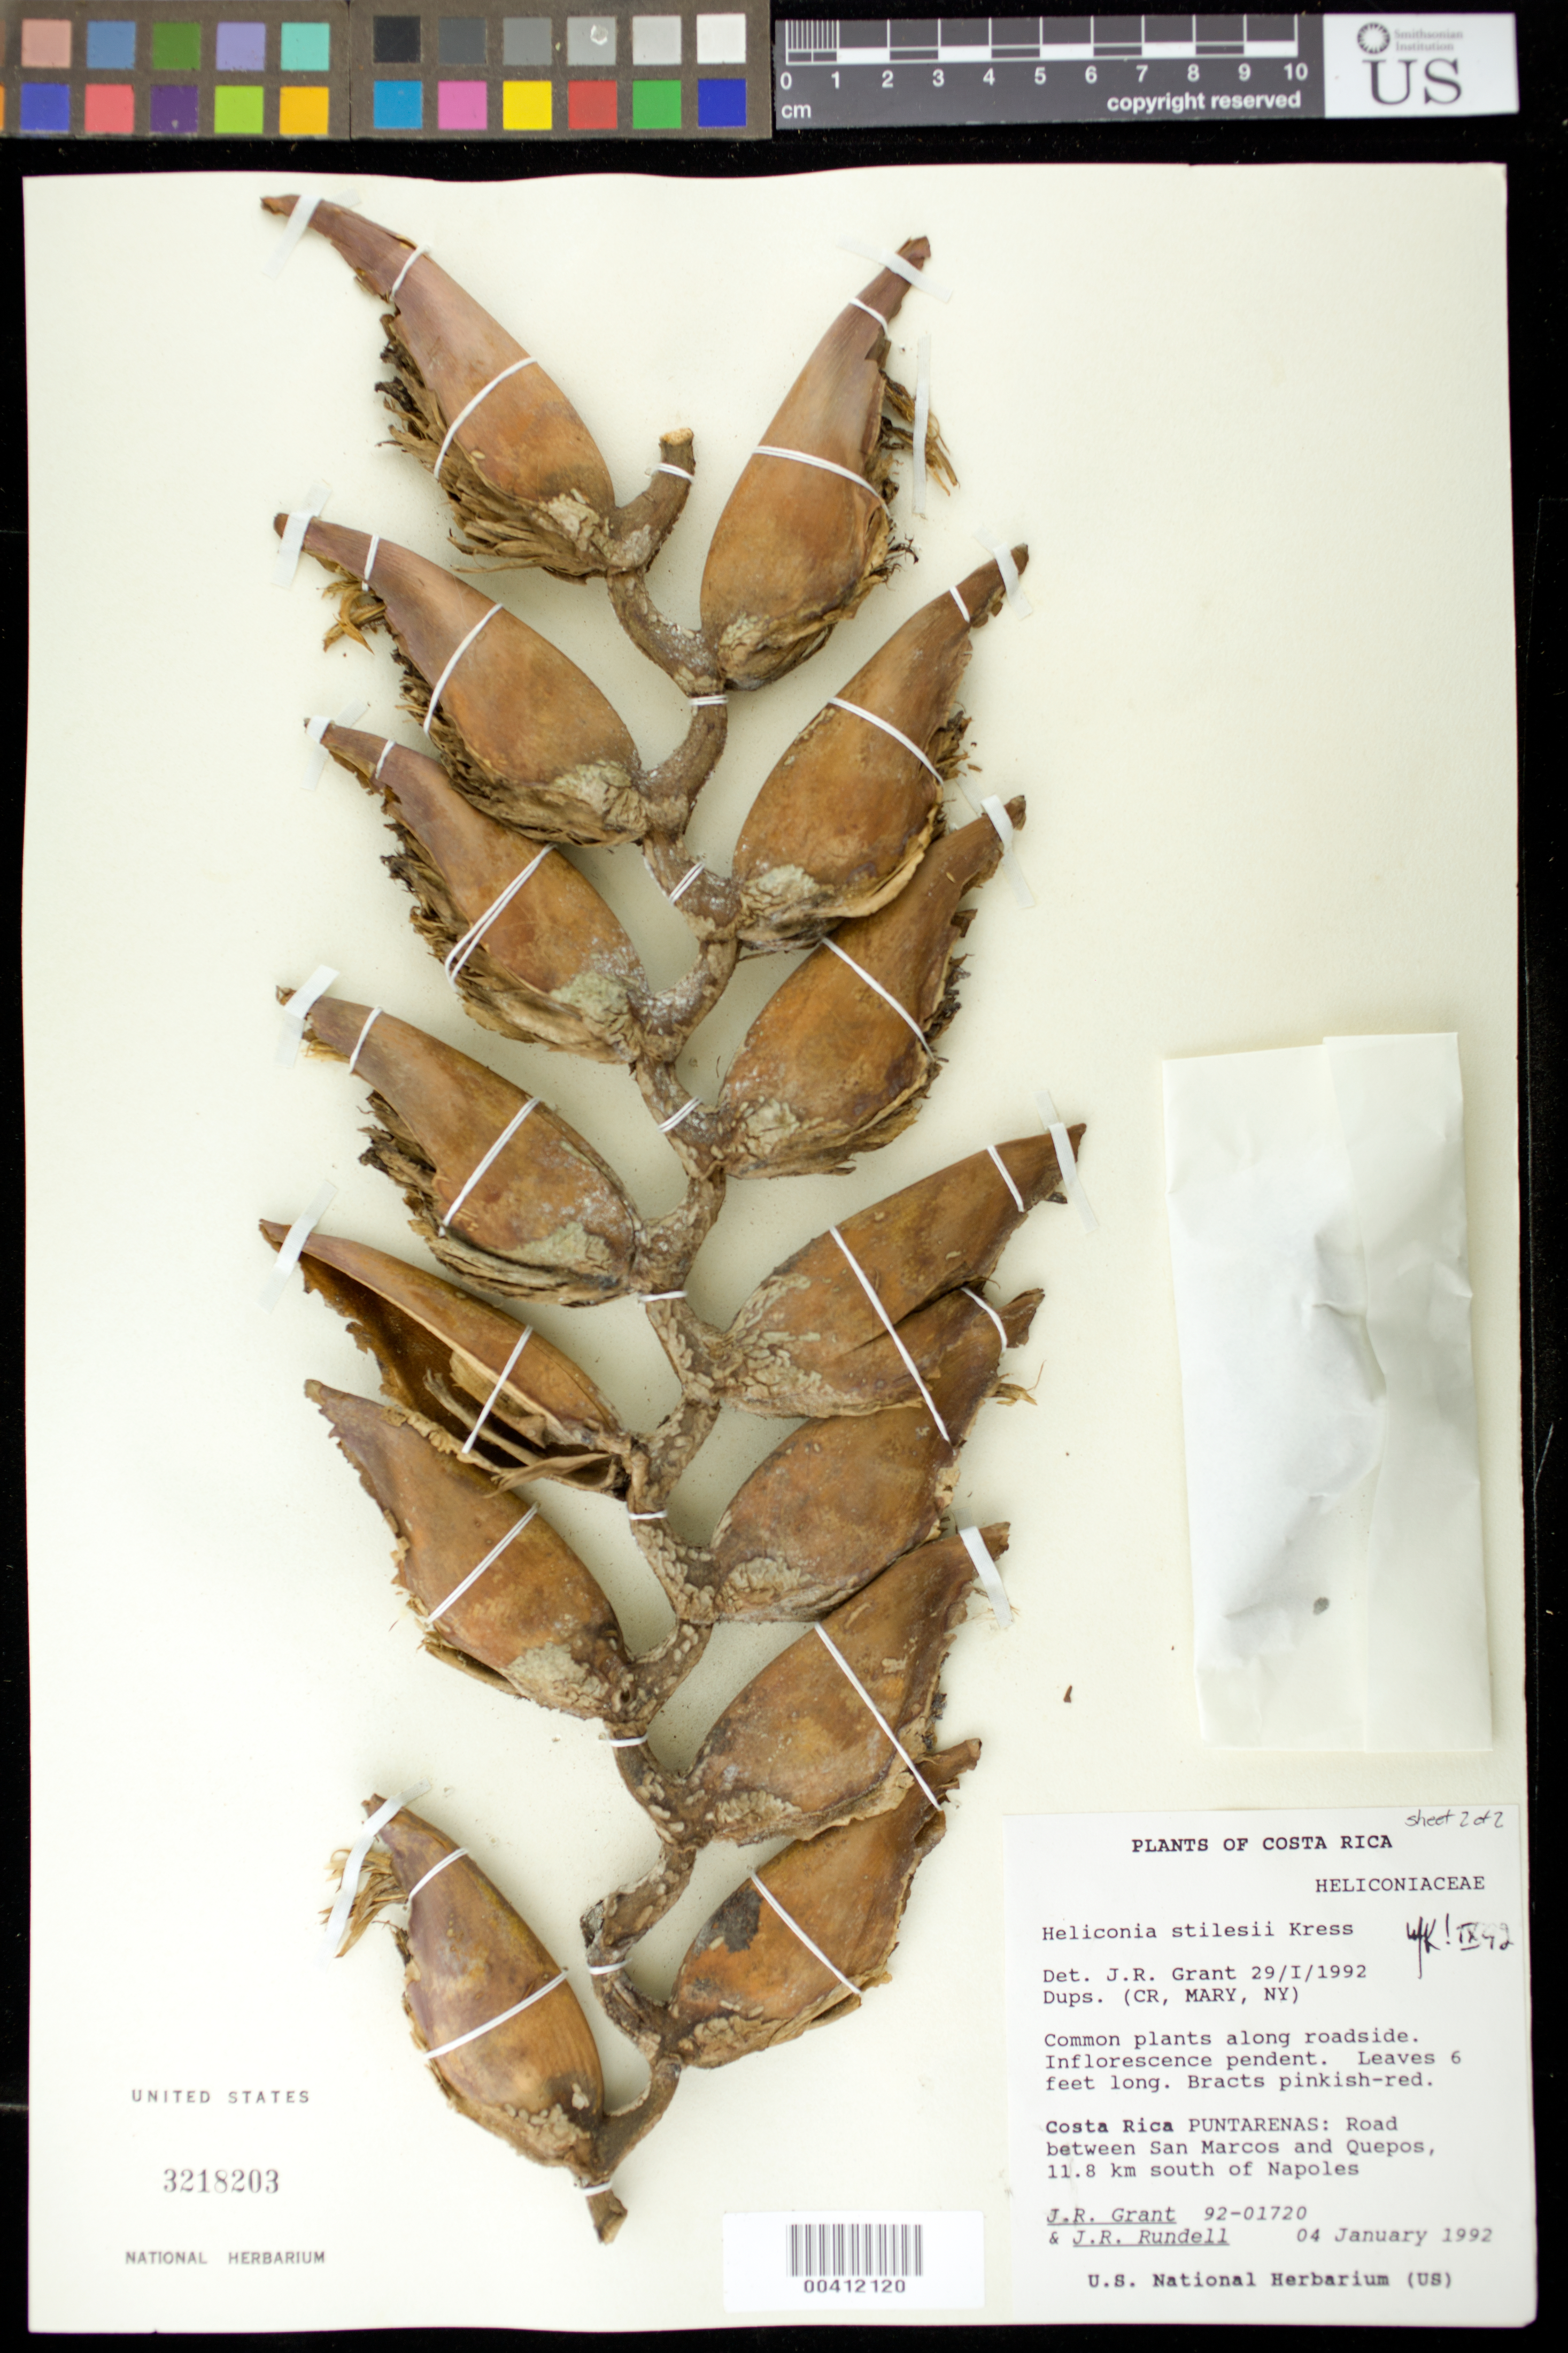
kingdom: Plantae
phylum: Tracheophyta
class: Liliopsida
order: Zingiberales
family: Heliconiaceae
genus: Heliconia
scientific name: Heliconia stilesii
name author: W.J. Kress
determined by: Kress, W. J., (US), Smithsonian Institution - National Museum of Natural History (UNITED STATES)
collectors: J. R. Grant & J. R. Rundell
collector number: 92-01720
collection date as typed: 04 Jan 1992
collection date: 1992-01-04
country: Costa Rica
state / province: Puntarenas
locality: Between san marcos and quepos, 11.8 km s of napoles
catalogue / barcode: US 3218203